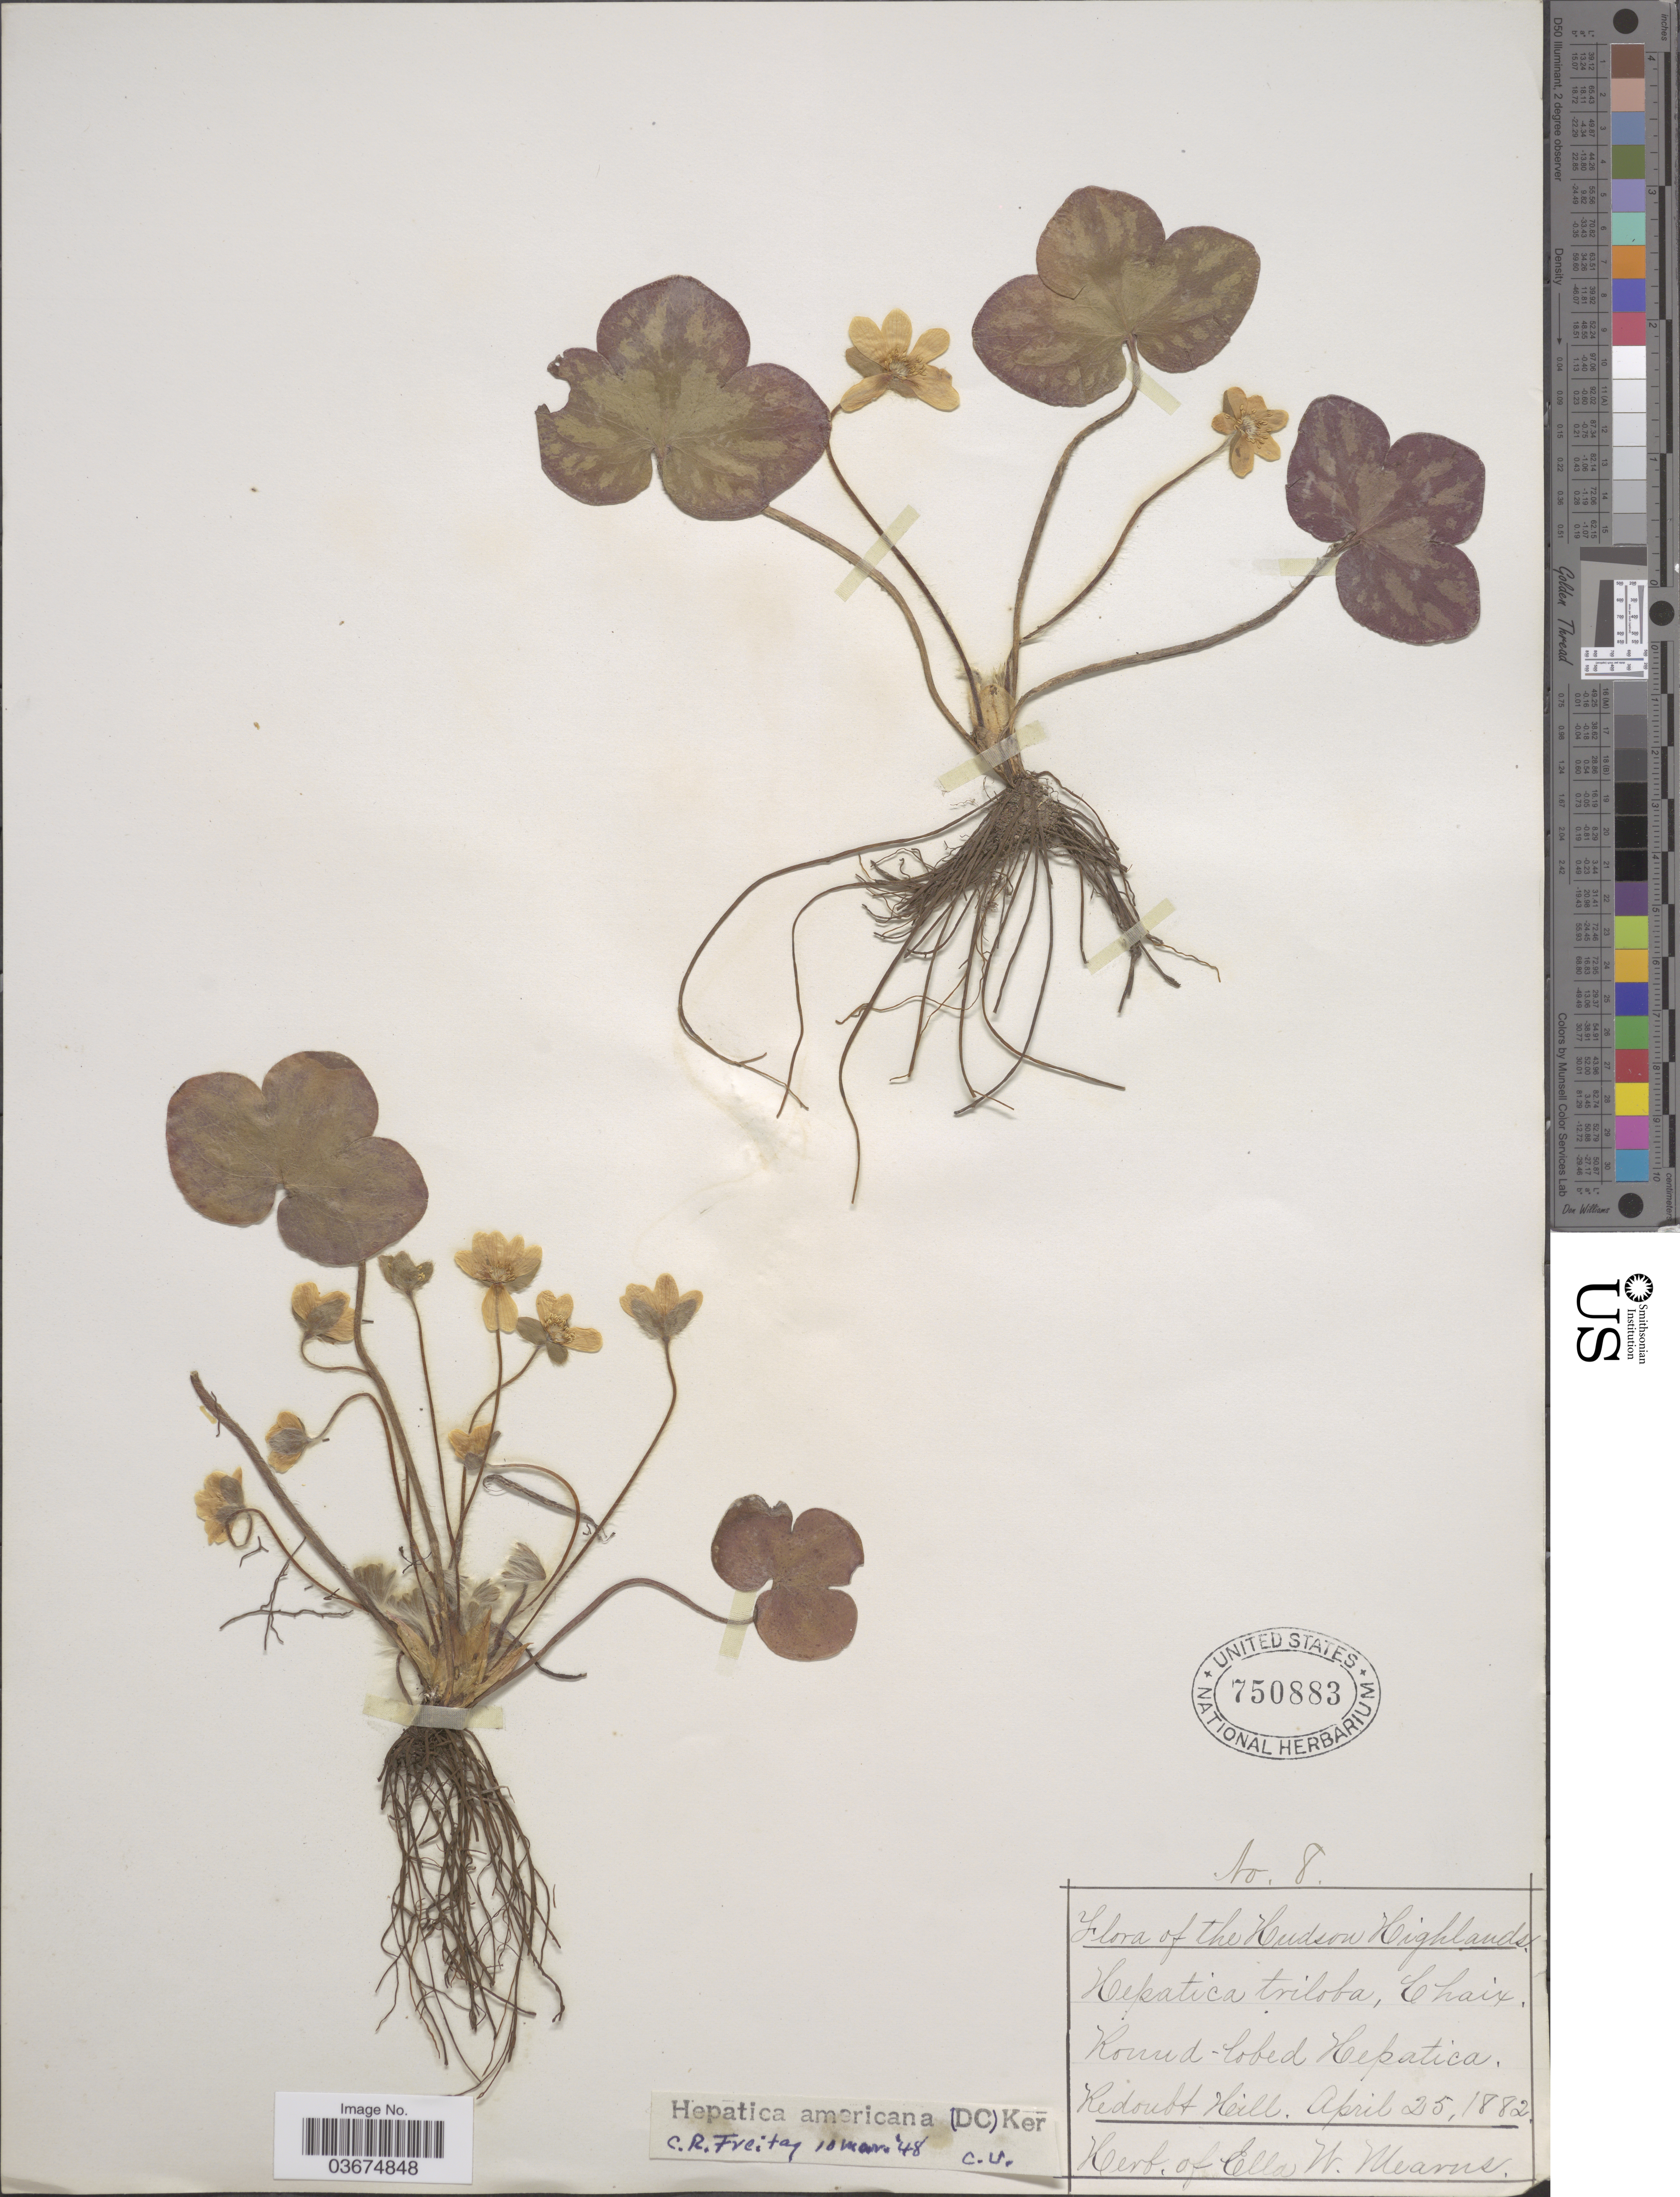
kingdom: Plantae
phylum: Tracheophyta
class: Magnoliopsida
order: Ranunculales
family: Ranunculaceae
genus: Hepatica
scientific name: Hepatica americana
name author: (DC.) Ker Gawl.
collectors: ex herb. Ella W. Mearns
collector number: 8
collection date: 1882-04-25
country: United States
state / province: New York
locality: Hudson Highlands. Redoubt Hill.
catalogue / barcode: US 750883